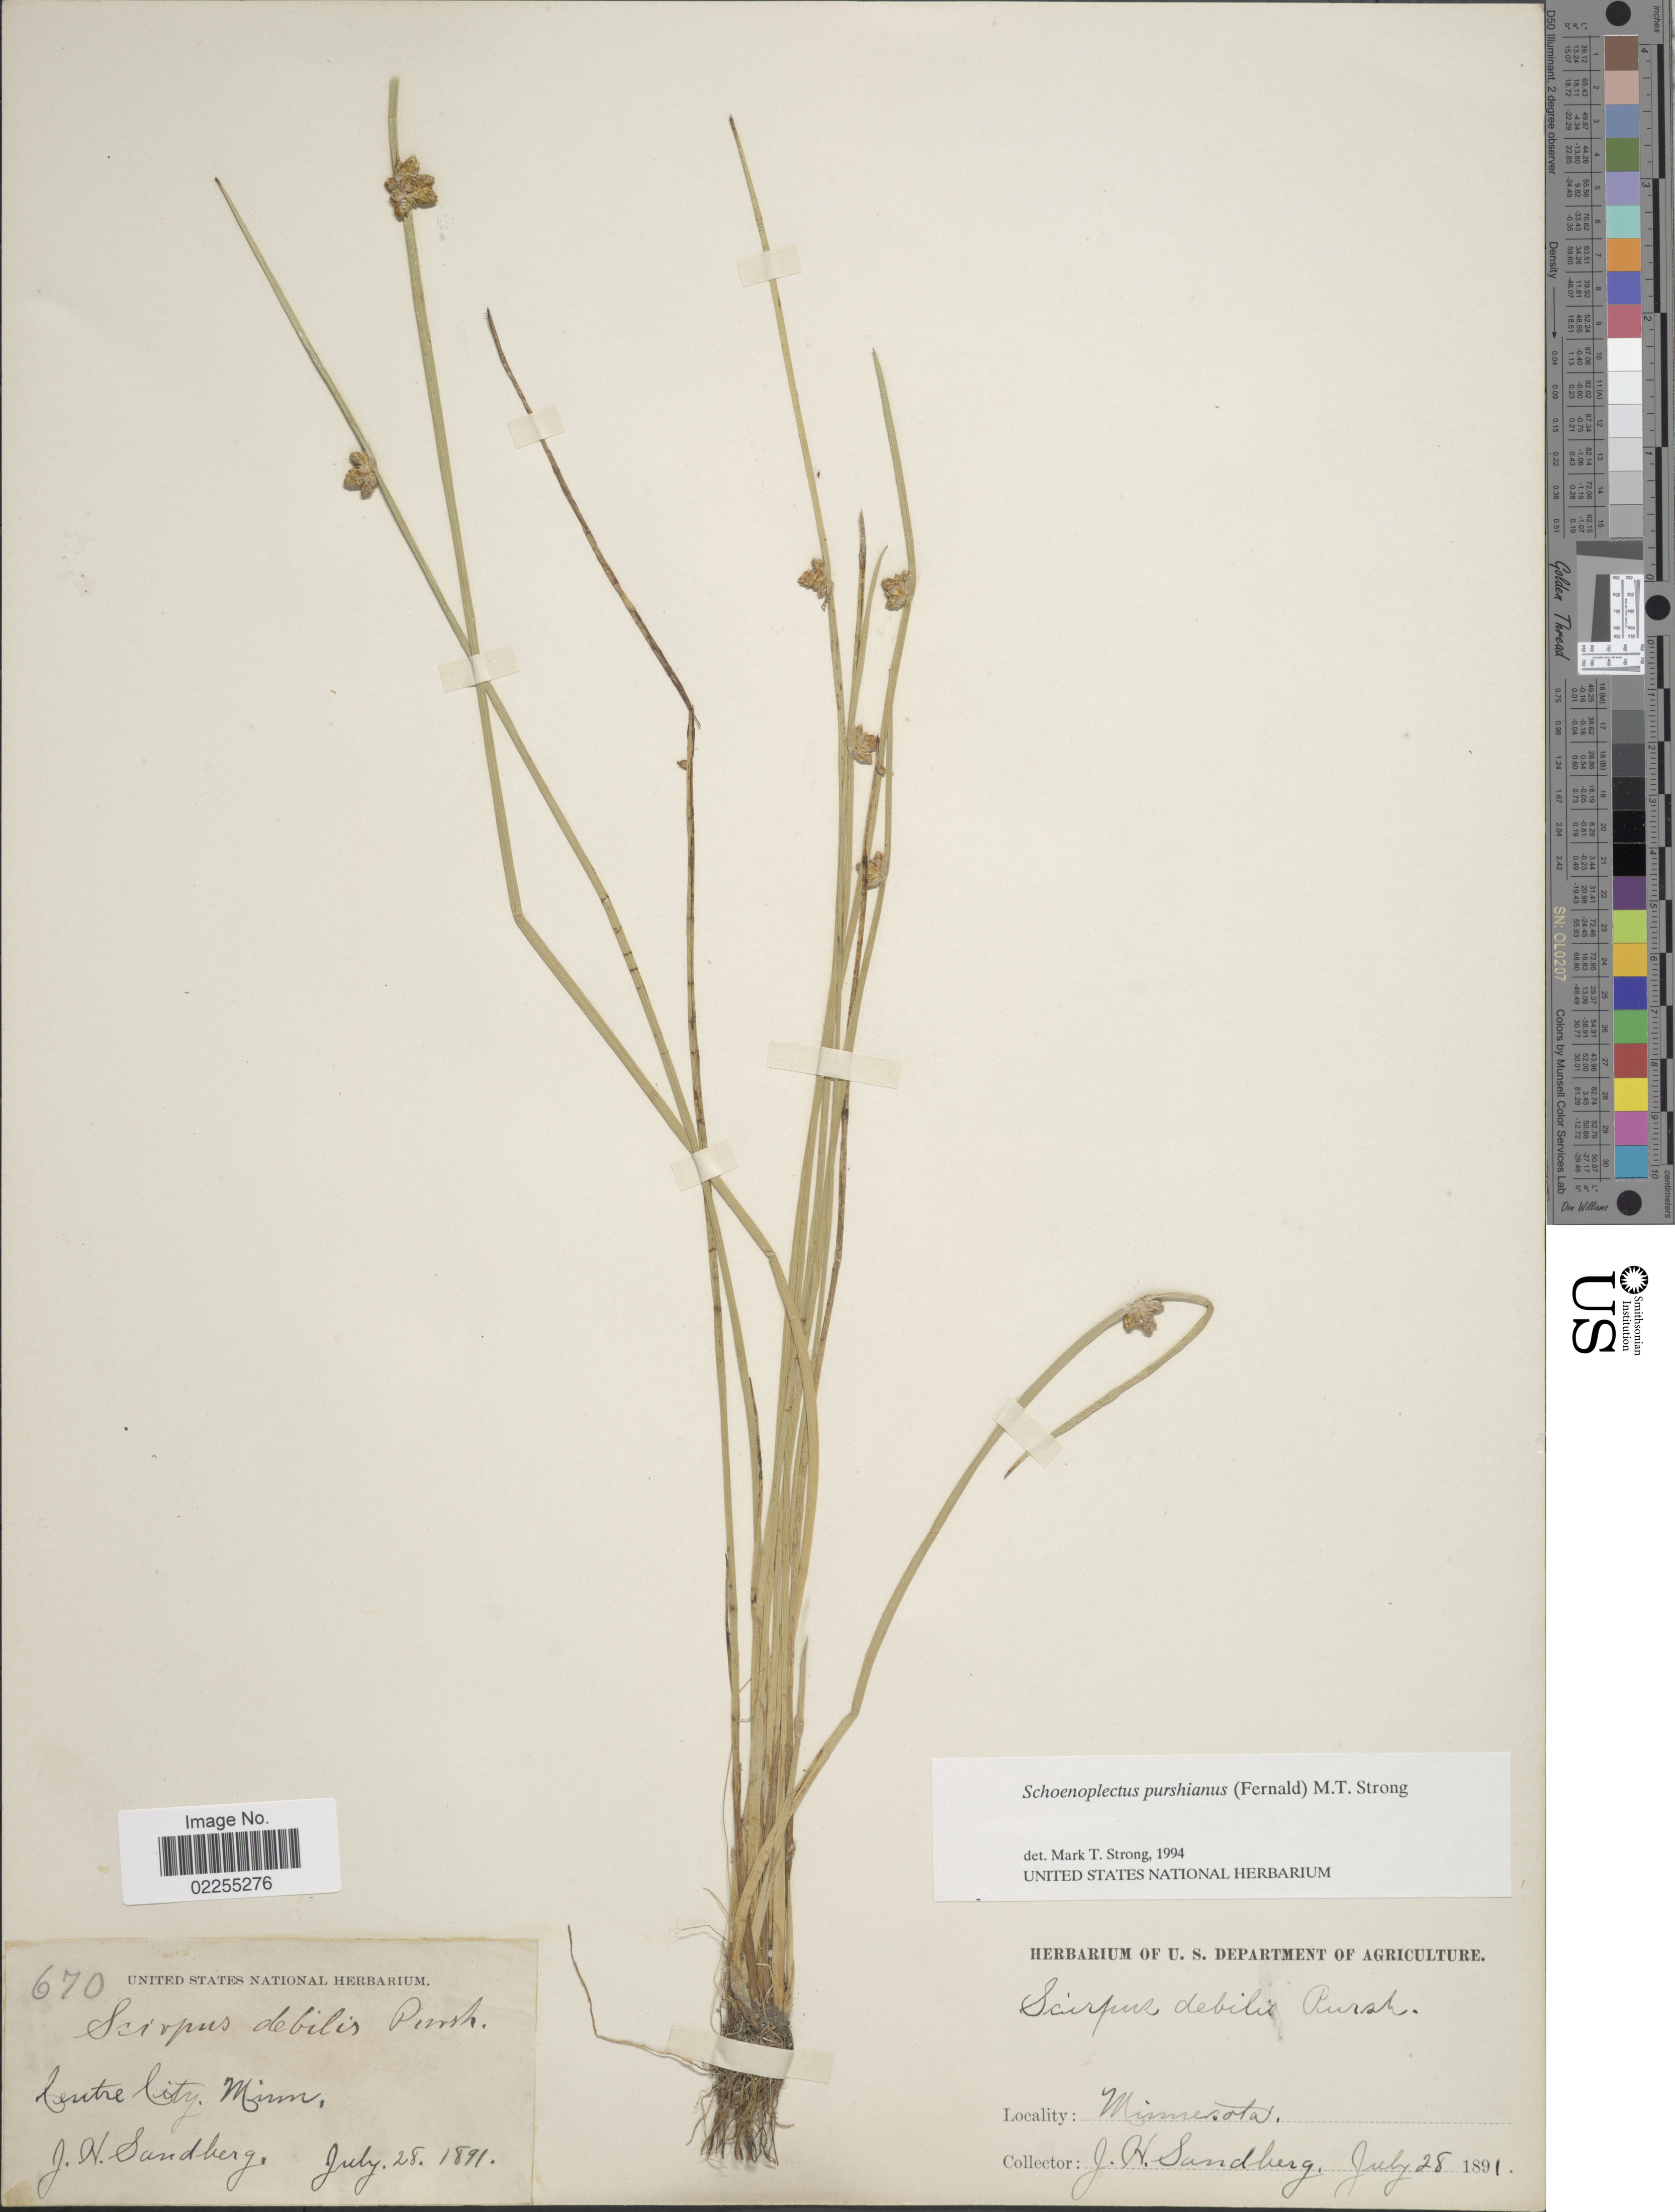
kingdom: Plantae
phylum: Tracheophyta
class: Liliopsida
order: Poales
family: Cyperaceae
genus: Schoenoplectus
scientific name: Schoenoplectus purshianus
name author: (Fernald) M.T. Strong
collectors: J. H. Sandberg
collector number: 670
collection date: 1891-07-28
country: United States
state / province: Minnesota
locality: Centre City